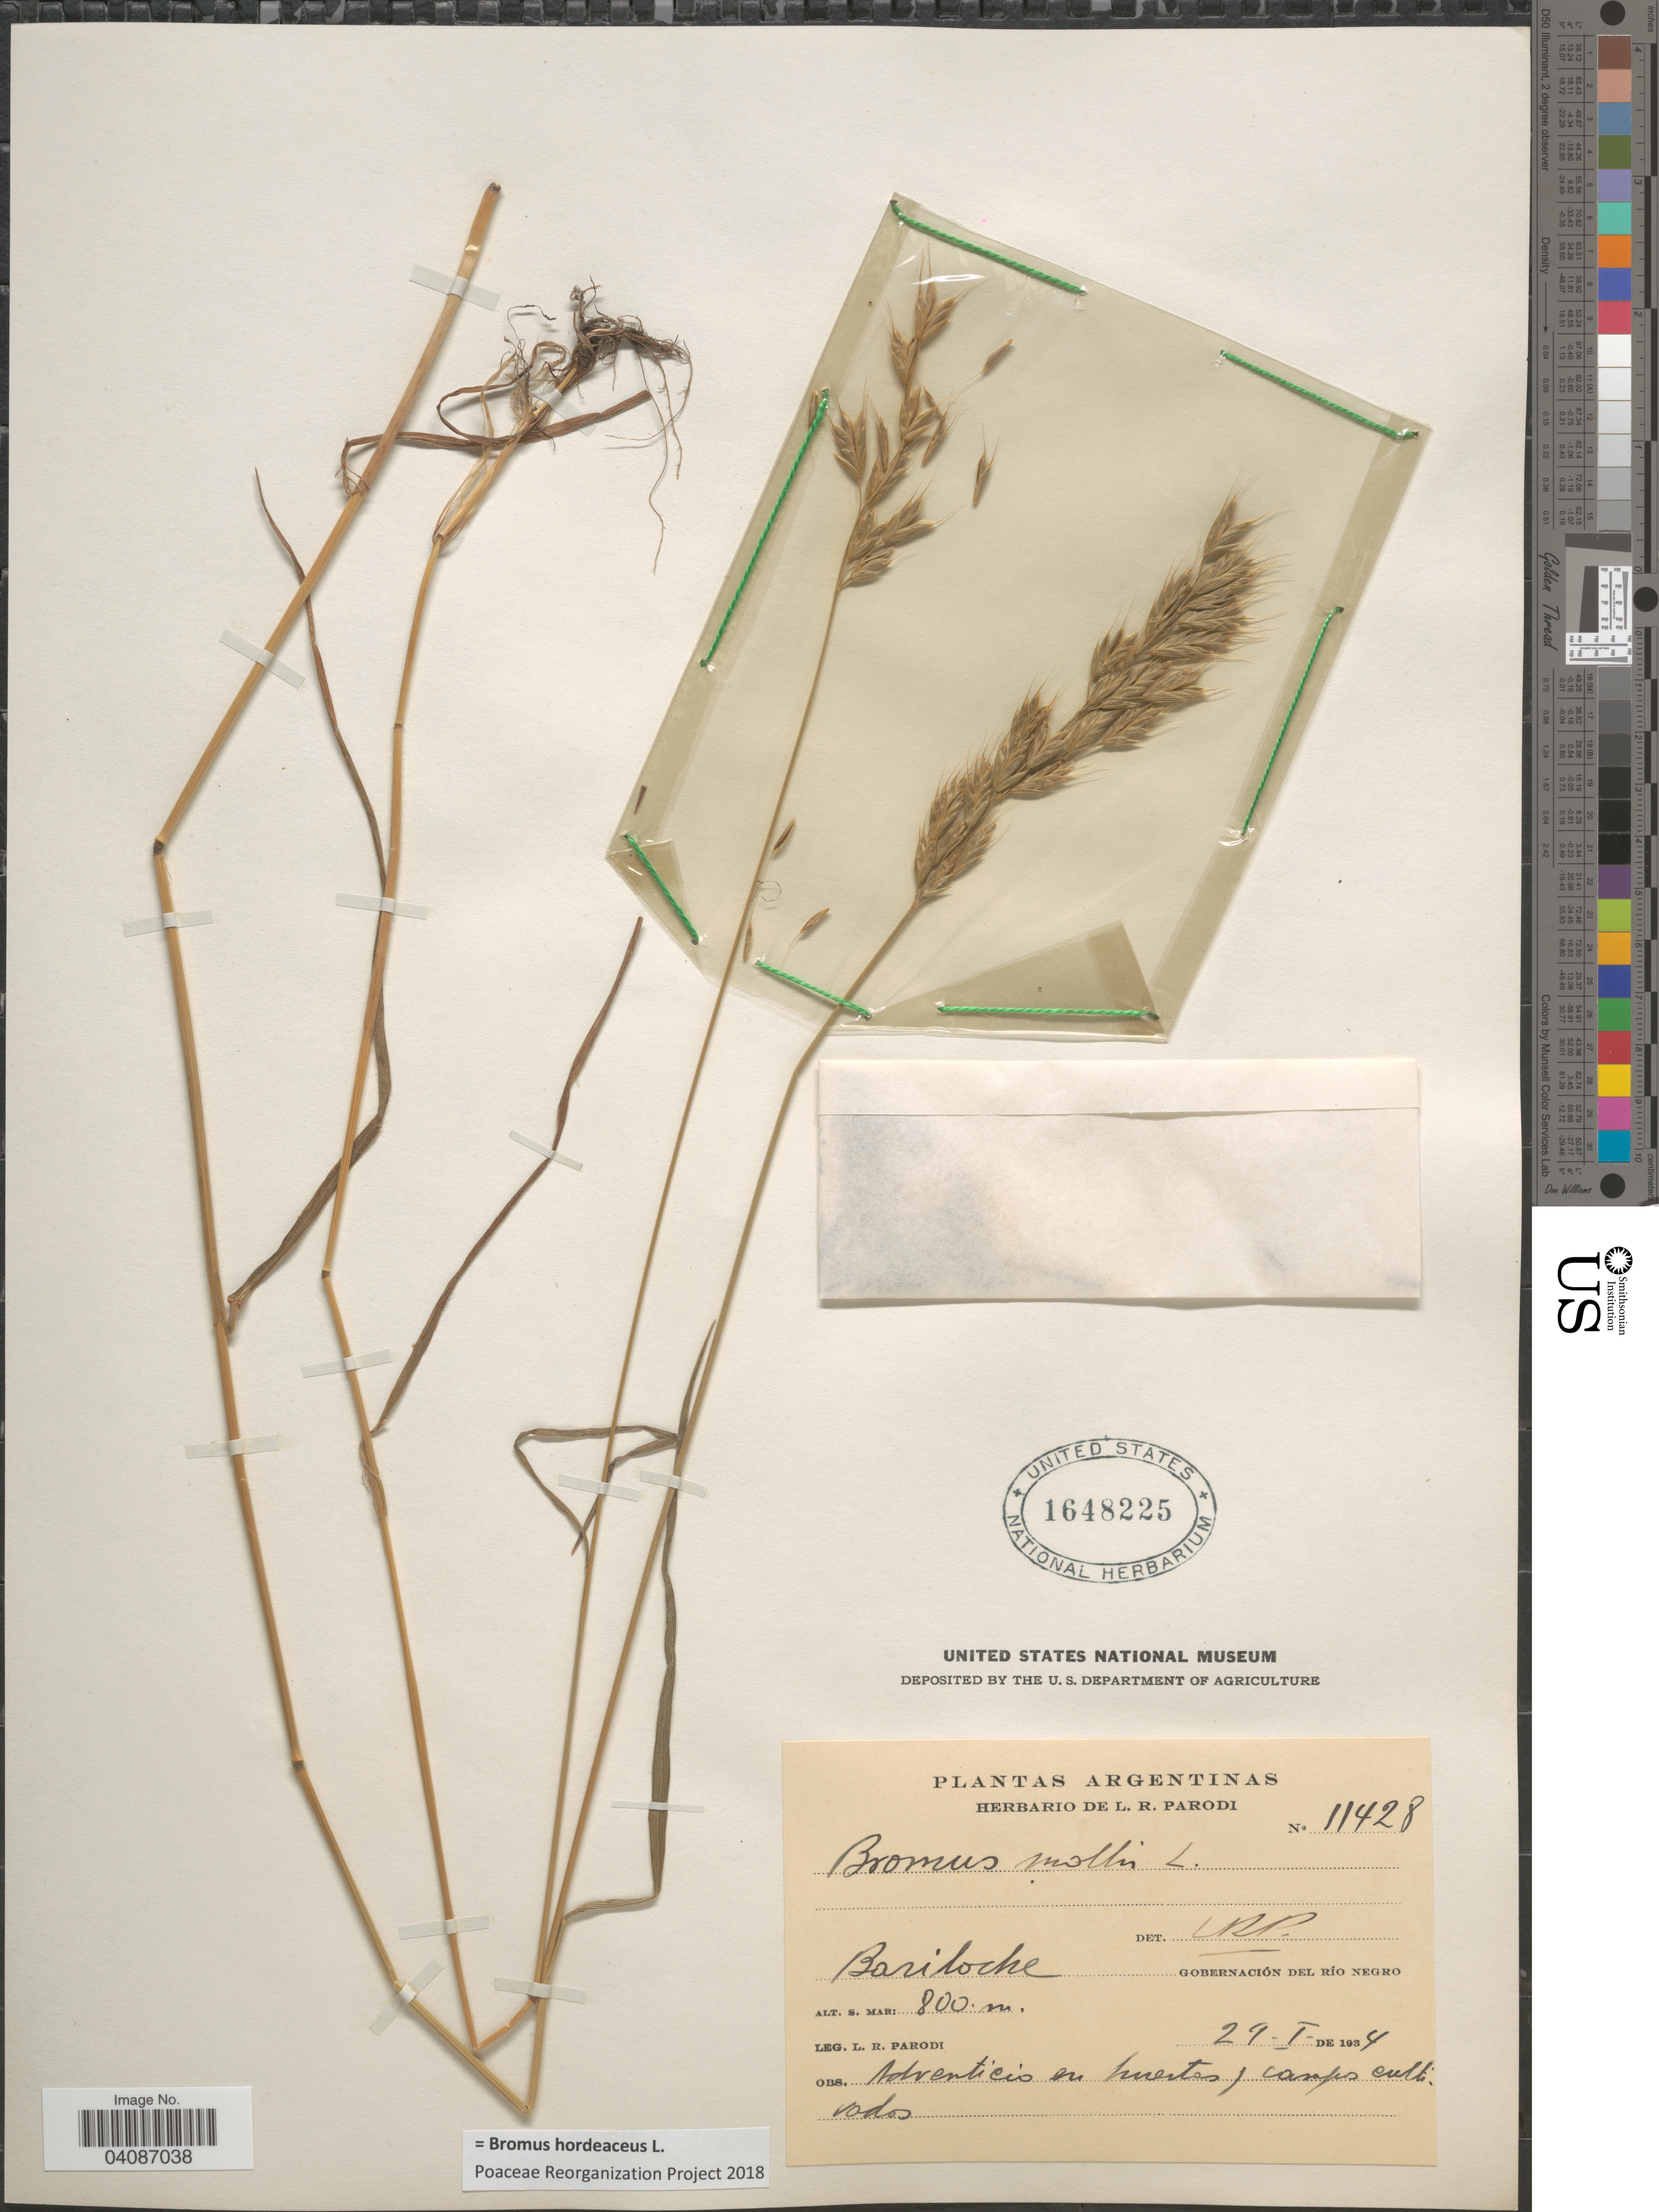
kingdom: Plantae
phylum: Tracheophyta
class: Liliopsida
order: Poales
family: Poaceae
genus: Bromus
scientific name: Bromus hordeaceus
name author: L.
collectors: L. R. Parodi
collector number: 11428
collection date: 1934-01-29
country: Argentina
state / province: Rio Negro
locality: Bariloche Gobernación Del Río Negro.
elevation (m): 800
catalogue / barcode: US 1648225